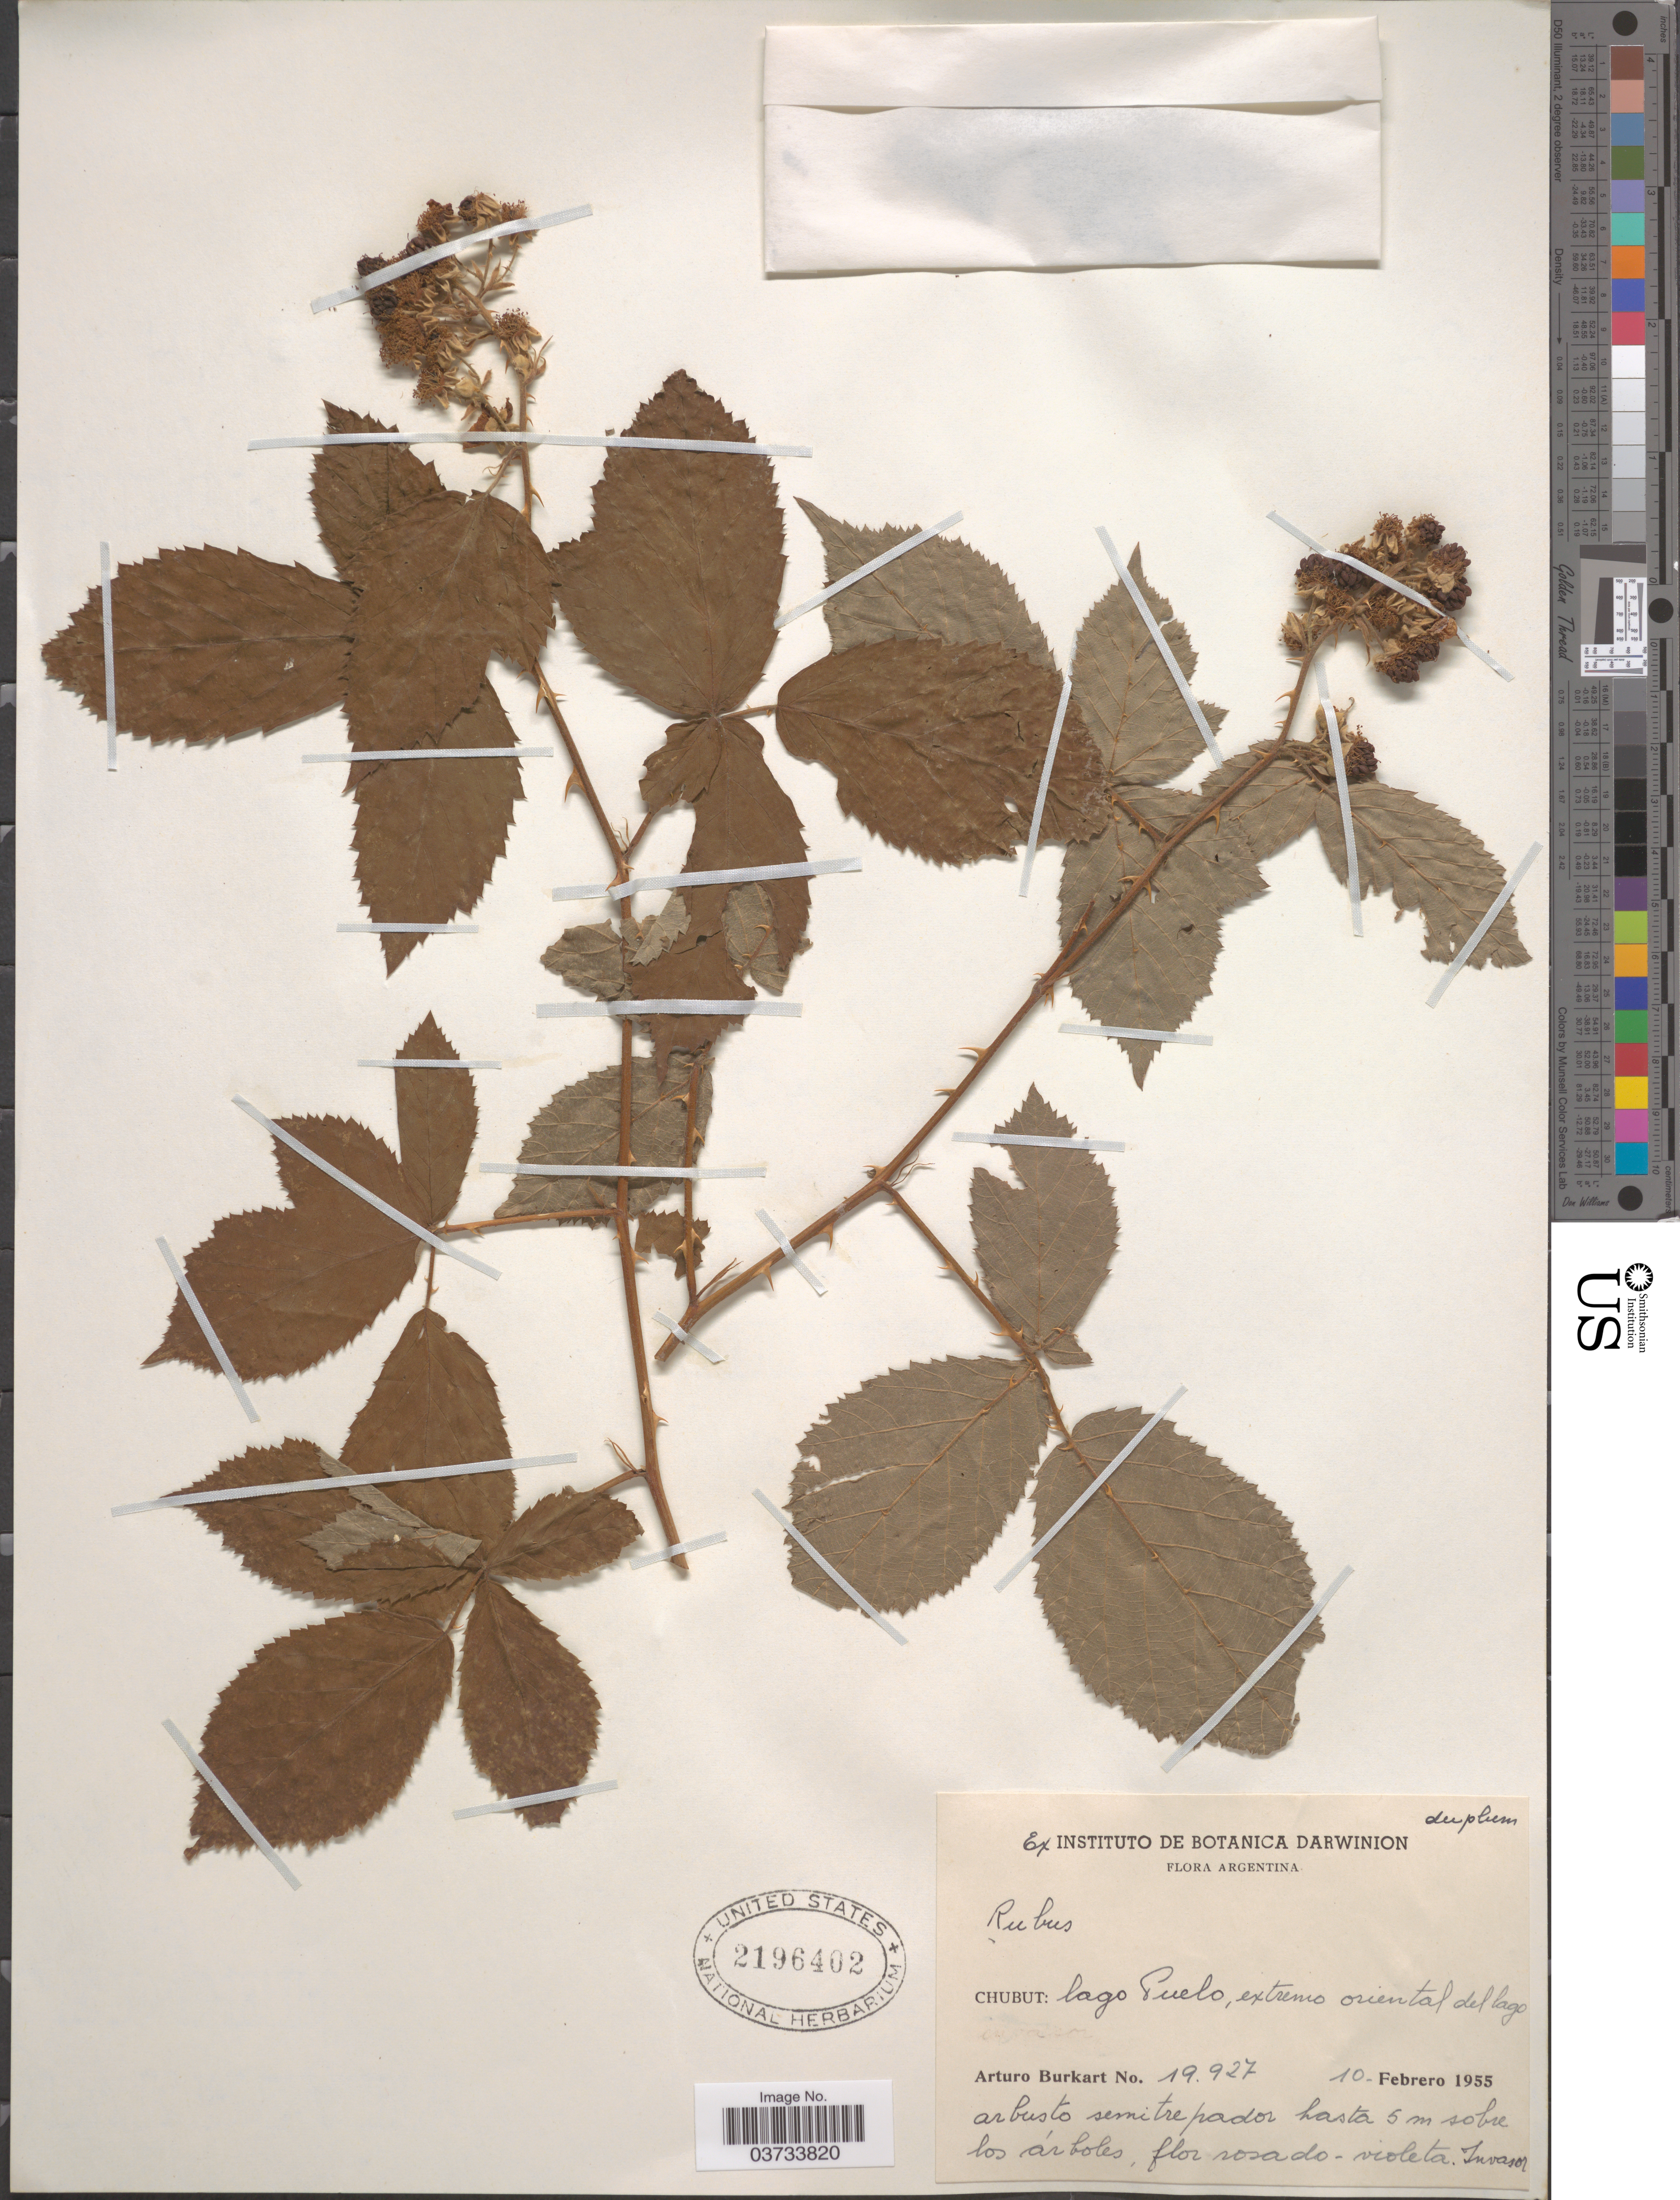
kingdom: Plantae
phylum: Tracheophyta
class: Magnoliopsida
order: Rosales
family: Rosaceae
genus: Rubus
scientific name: Rubus sp.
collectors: A. E. Burkart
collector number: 19927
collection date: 1955-02-10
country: Argentina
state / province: Chubut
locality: Lago Puelo, extremo oriental del lago.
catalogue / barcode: US 2196402